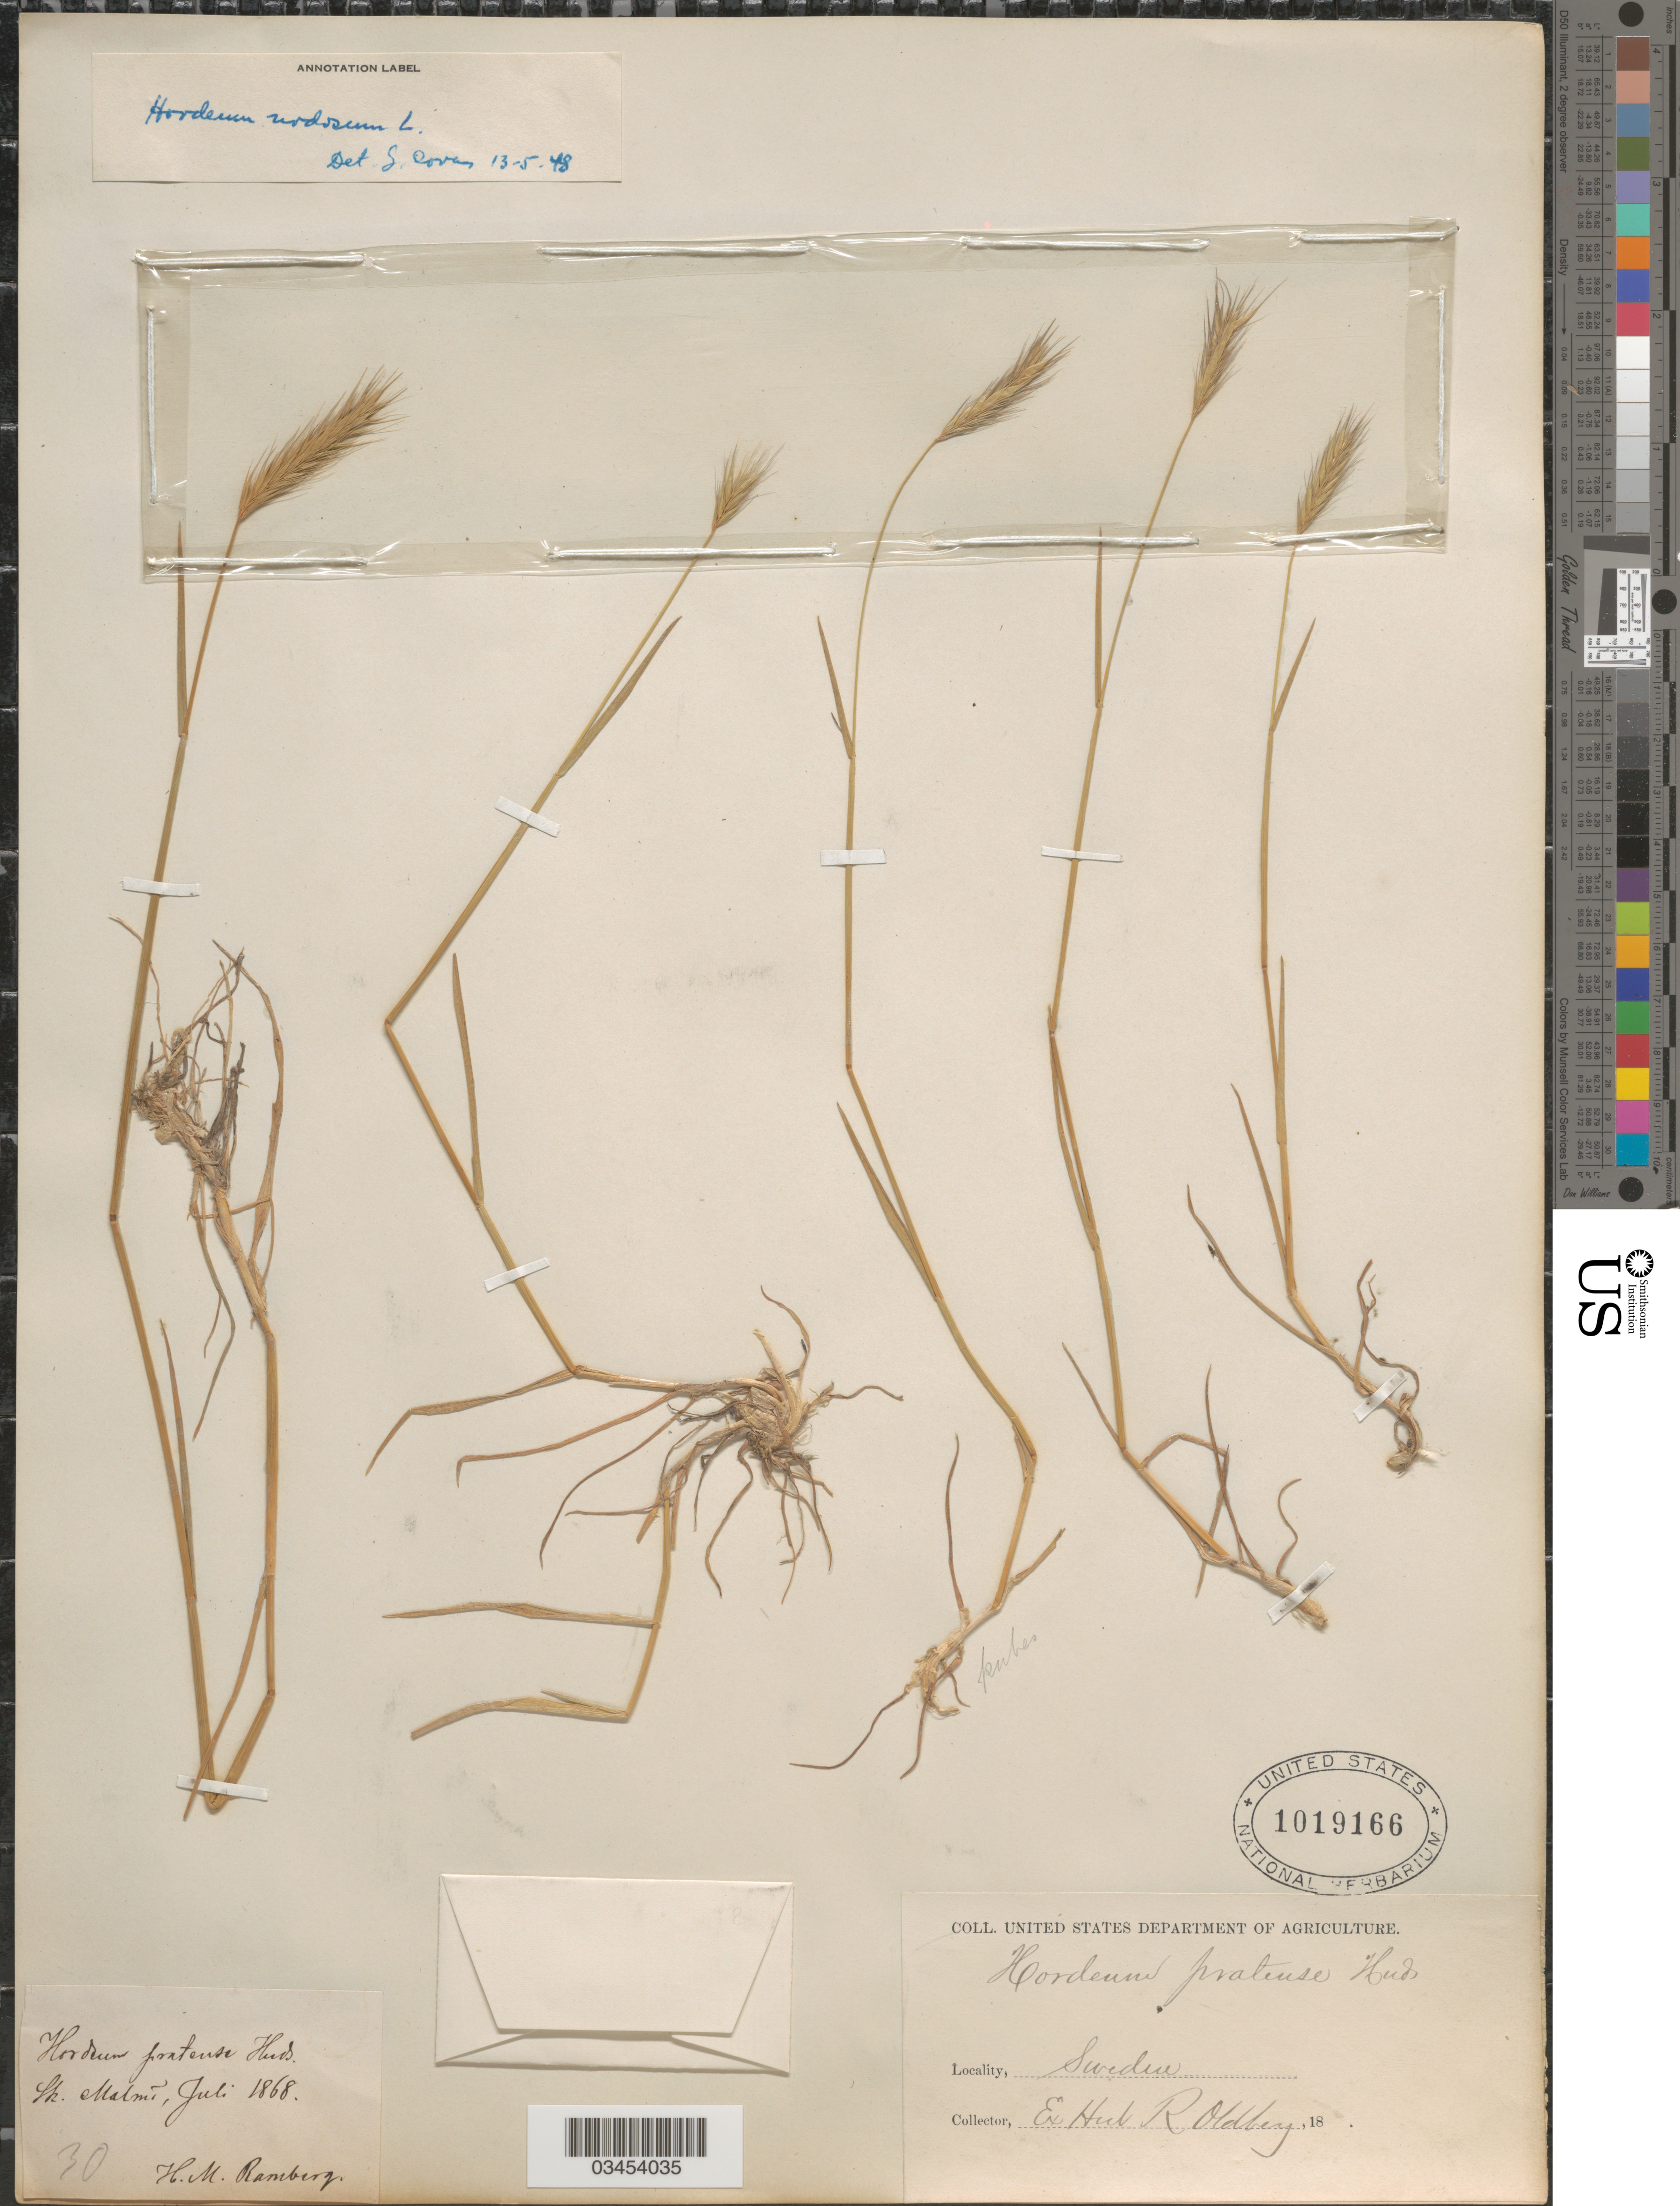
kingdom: Plantae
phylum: Tracheophyta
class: Liliopsida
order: Poales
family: Poaceae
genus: Hordeum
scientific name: Hordeum secalinum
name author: Schreb.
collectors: H. Ramberg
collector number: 30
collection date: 1868-07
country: Sweden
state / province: Skåne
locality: Sk. Malmõ.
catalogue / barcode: US 1019166